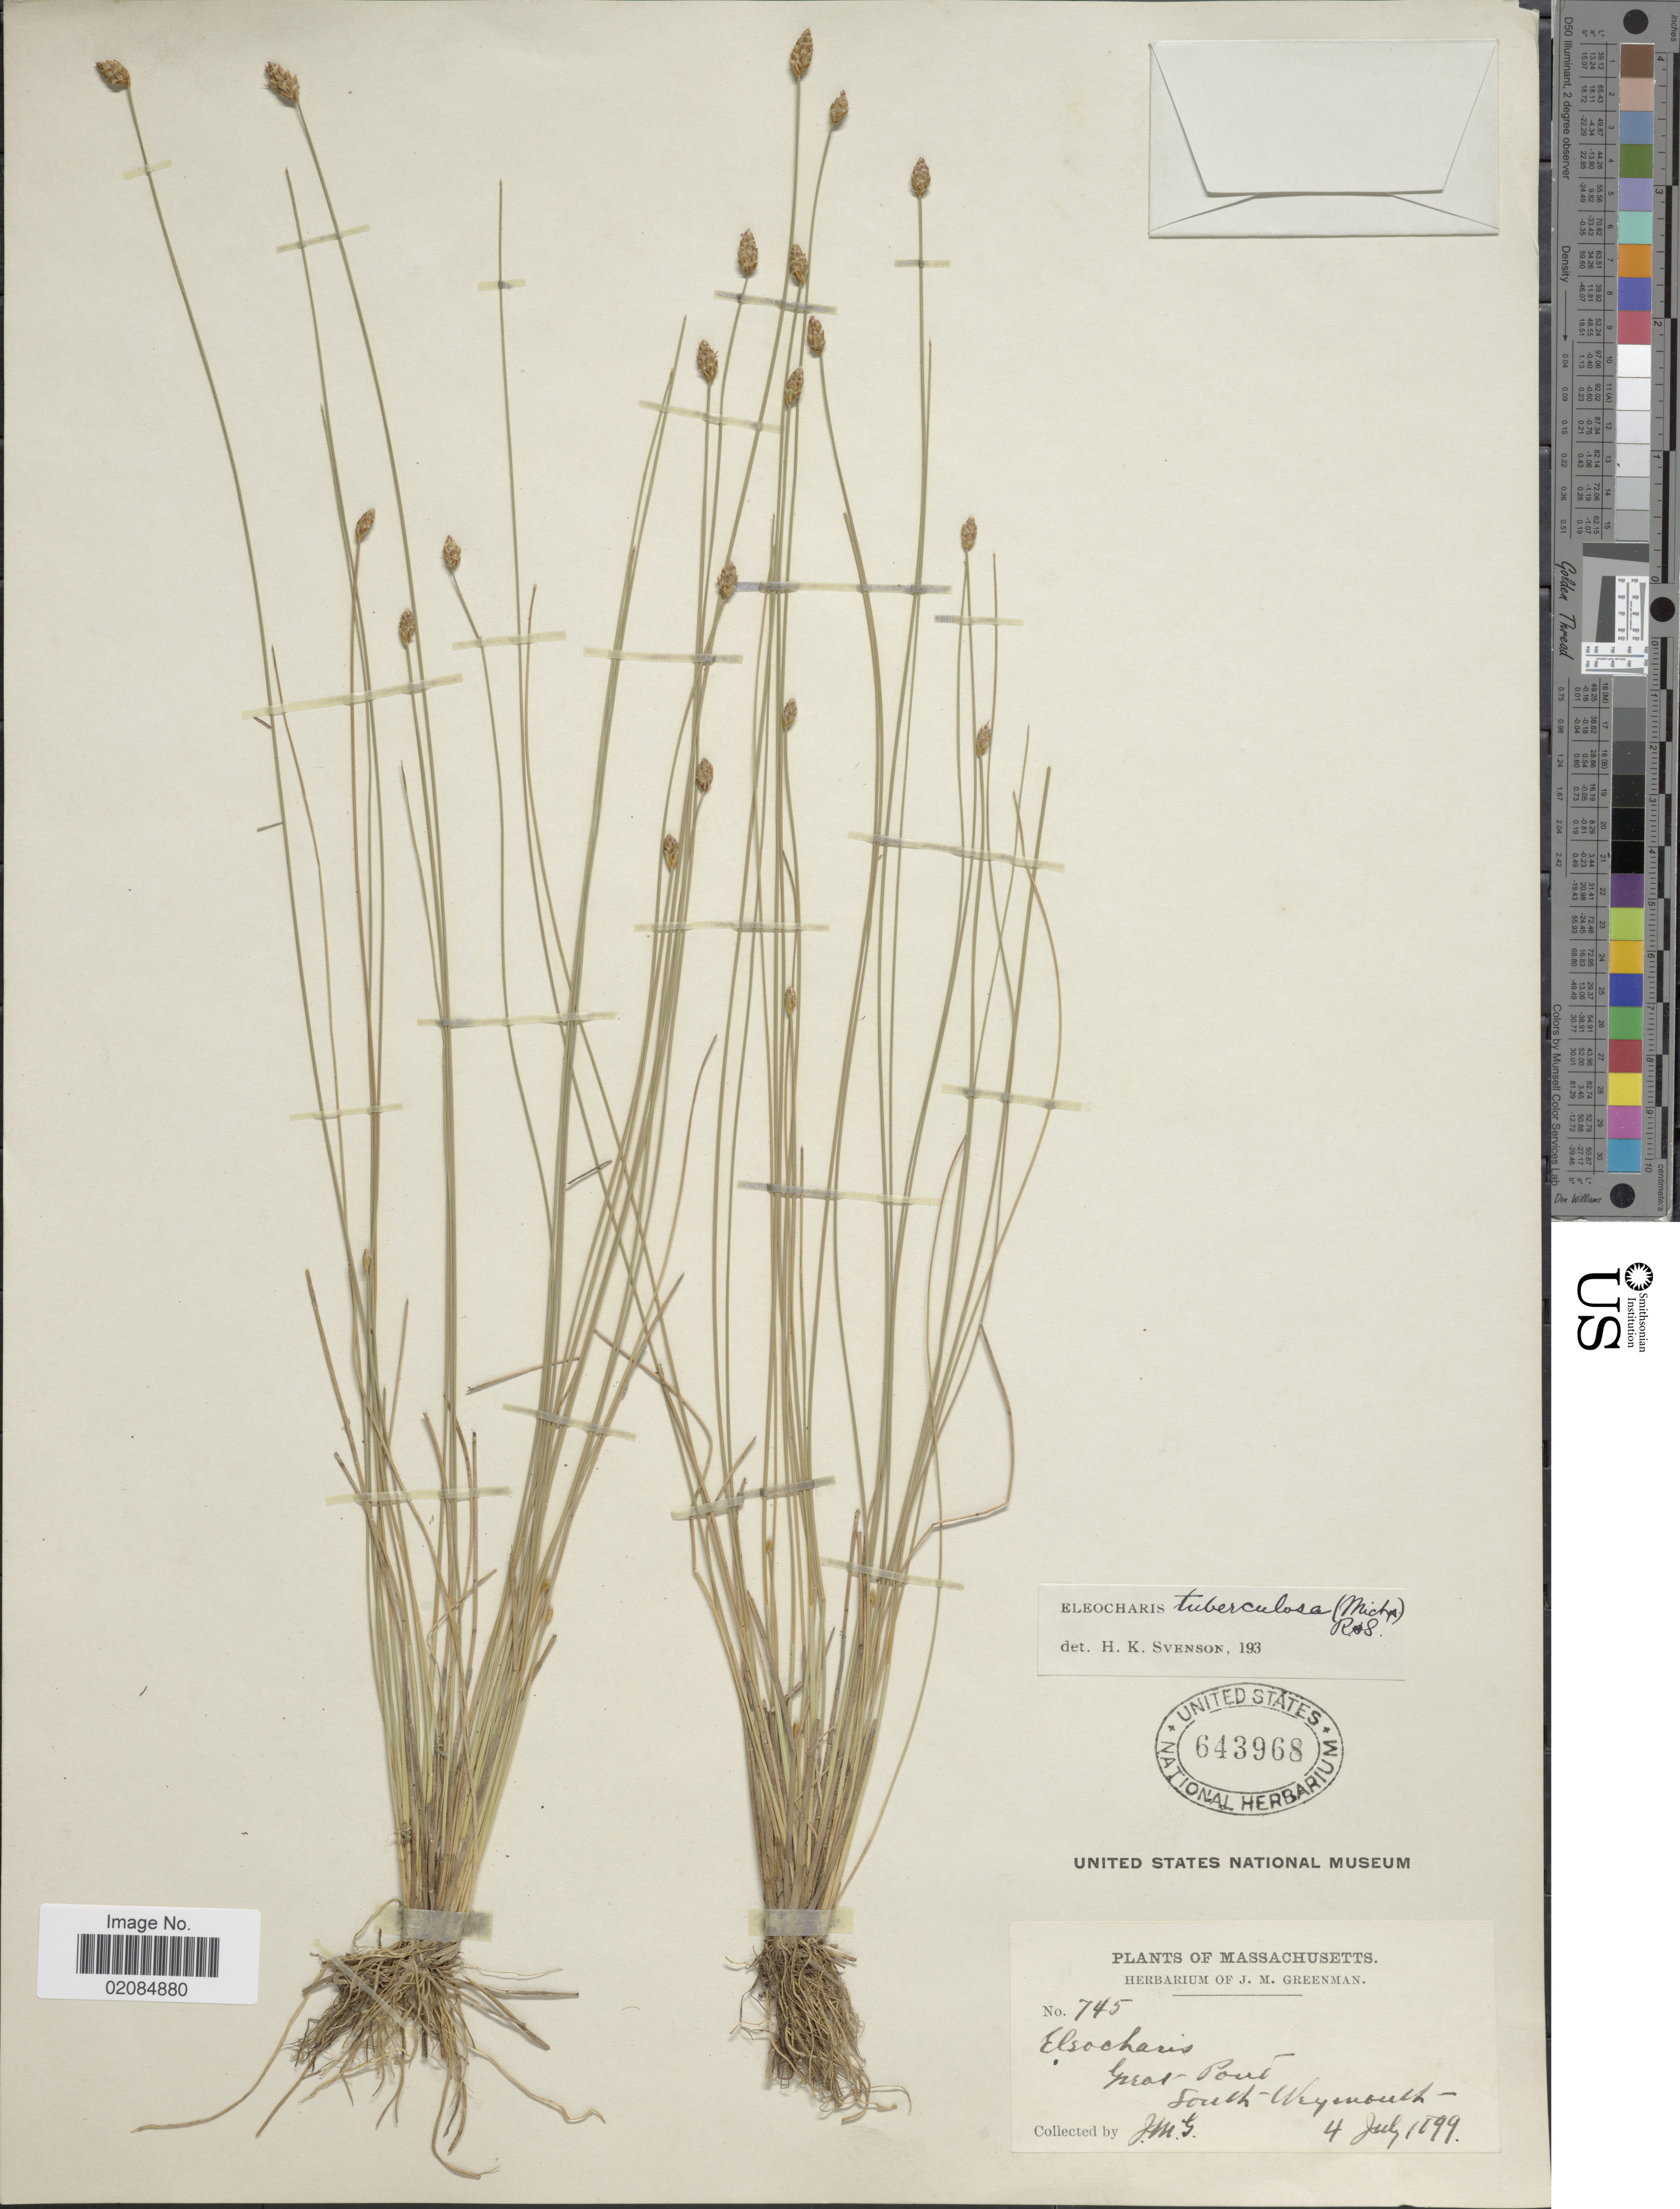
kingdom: Plantae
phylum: Tracheophyta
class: Liliopsida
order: Poales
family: Cyperaceae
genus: Eleocharis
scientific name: Eleocharis tuberculosa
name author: (Michx.) Roem. & Schult.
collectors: J. M. Greenman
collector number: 745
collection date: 1899-07-04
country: United States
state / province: Massachusetts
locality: Great Pond. South Weymouth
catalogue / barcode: US 643968